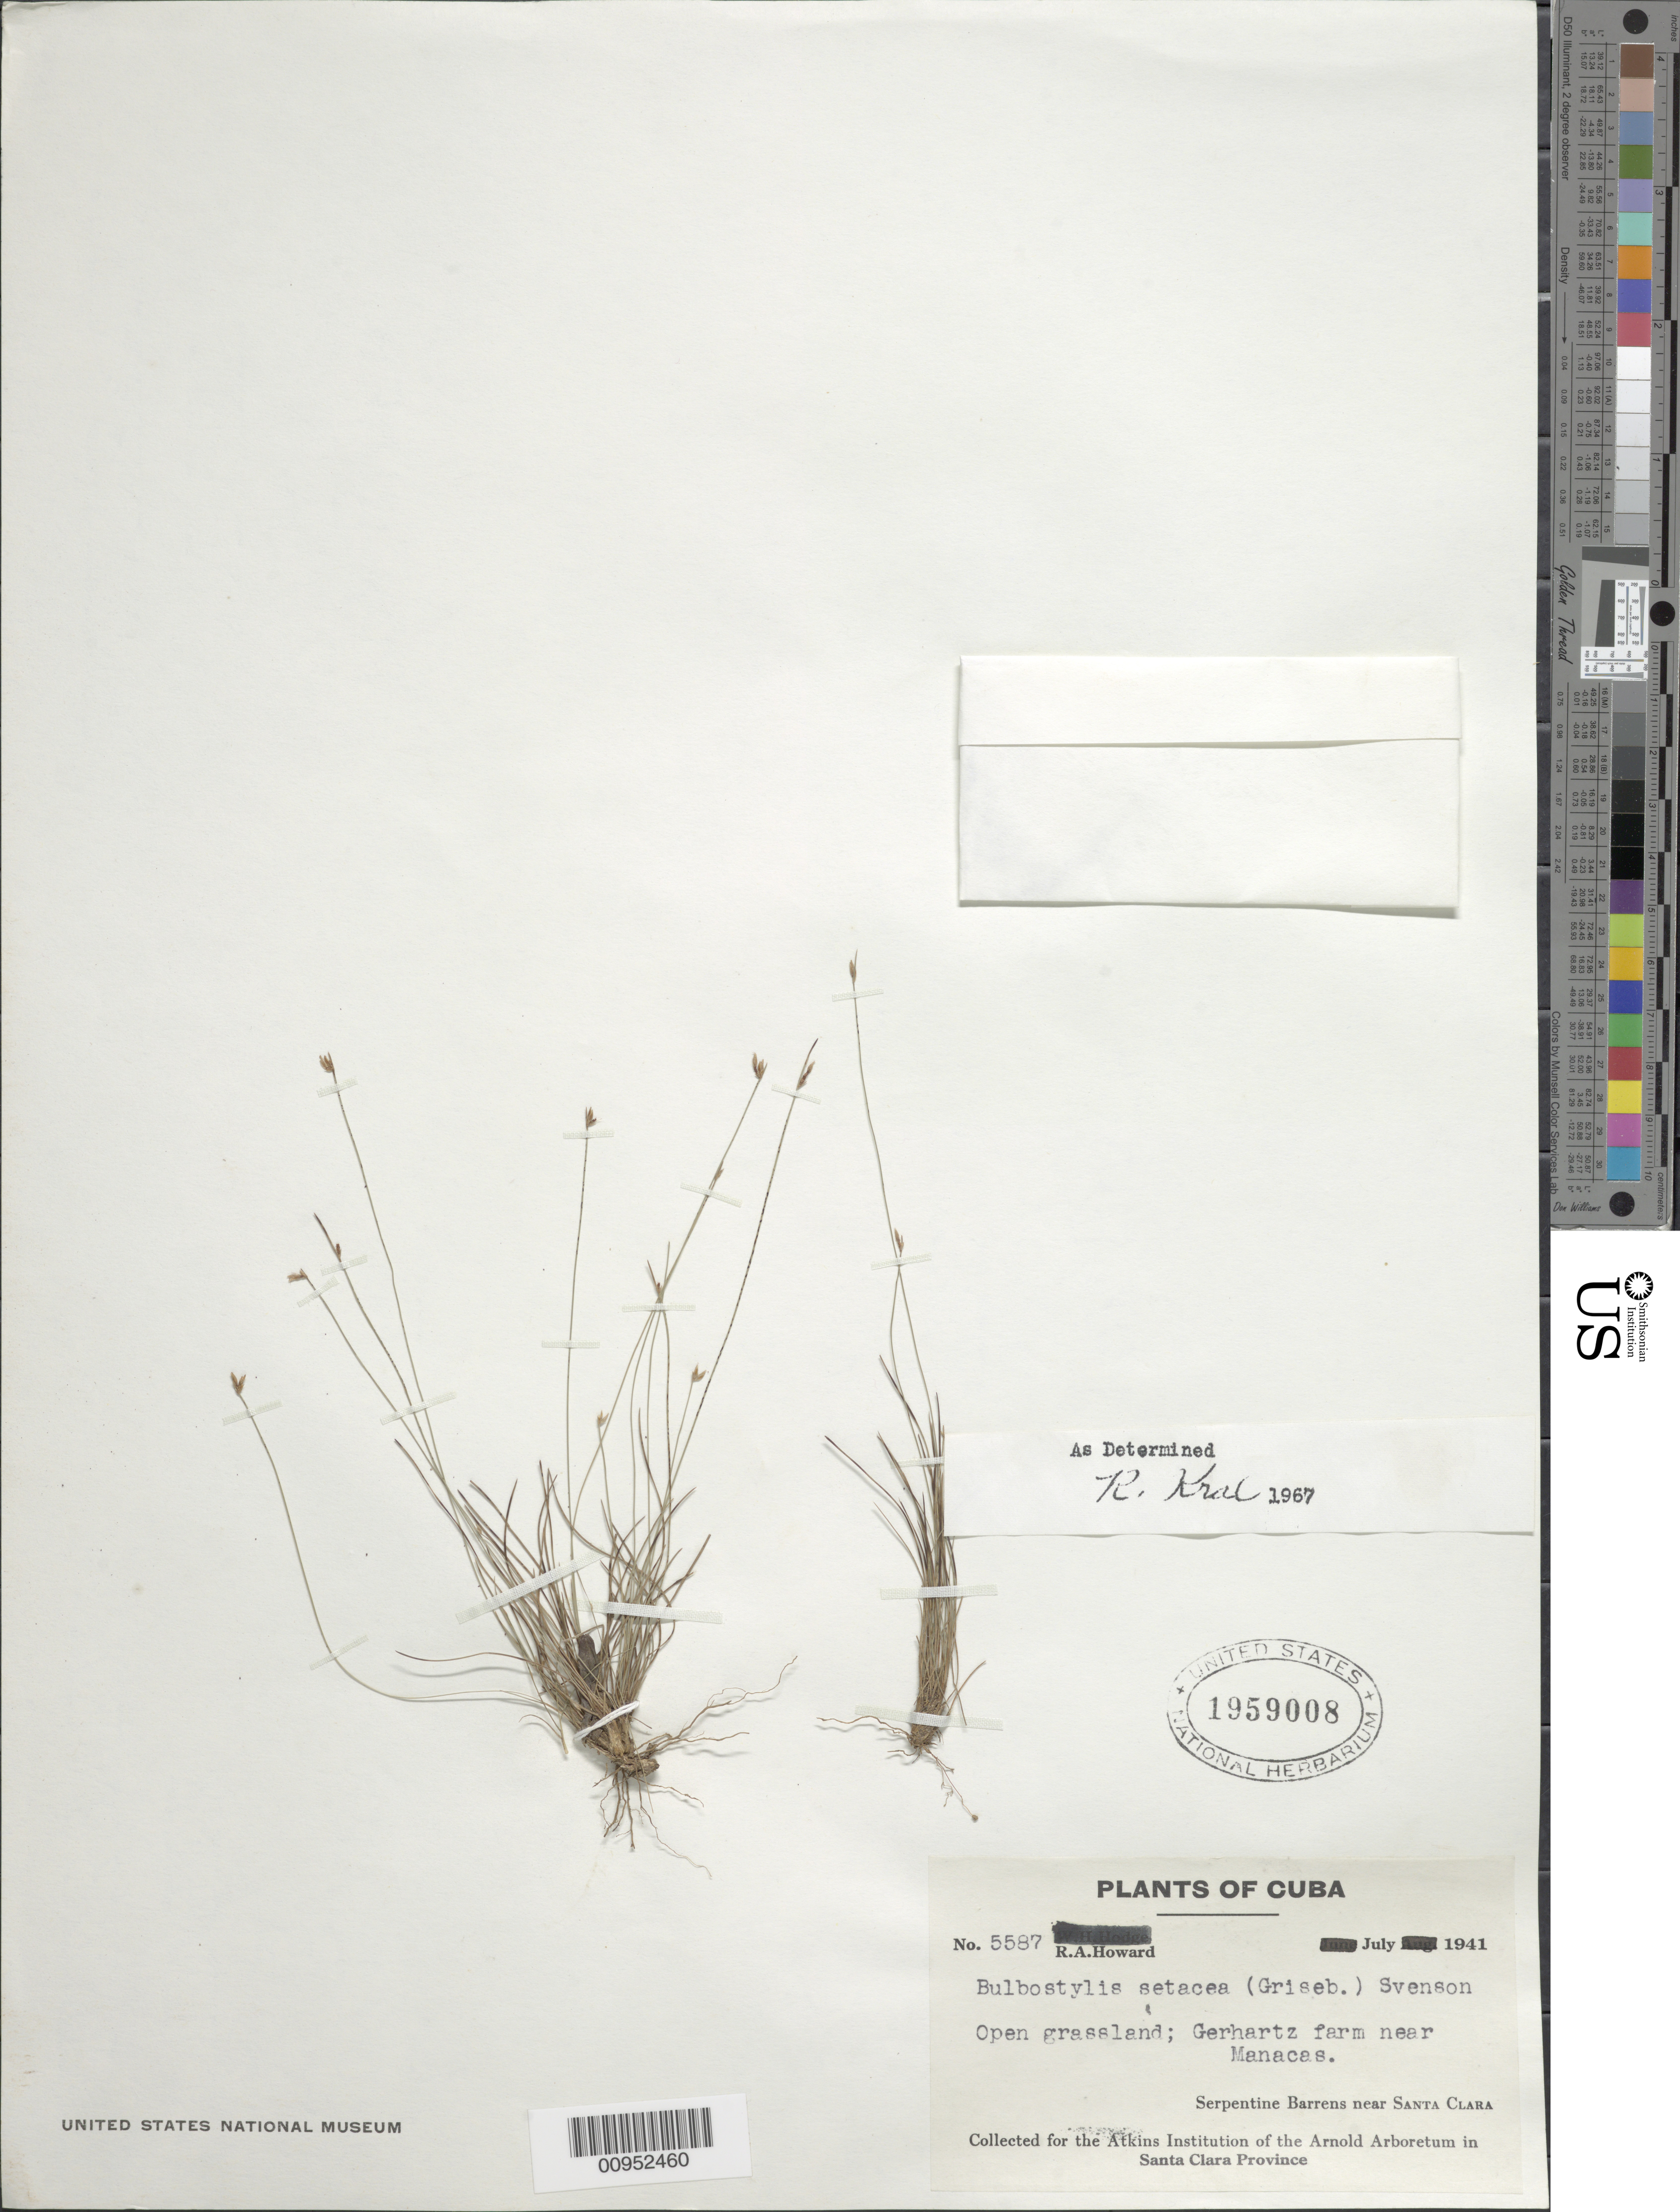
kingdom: Plantae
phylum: Tracheophyta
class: Liliopsida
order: Poales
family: Cyperaceae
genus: Bulbostylis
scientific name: Bulbostylis setacea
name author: (Griseb.) Svenson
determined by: Kral, Robert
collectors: R. A. Howard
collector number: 5587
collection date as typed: Jul 1941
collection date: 1941-07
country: Cuba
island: Cuba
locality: Gerhartz farm near Manacas, serpentine barrens near Santa Clara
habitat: Open grassland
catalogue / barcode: US 1959008